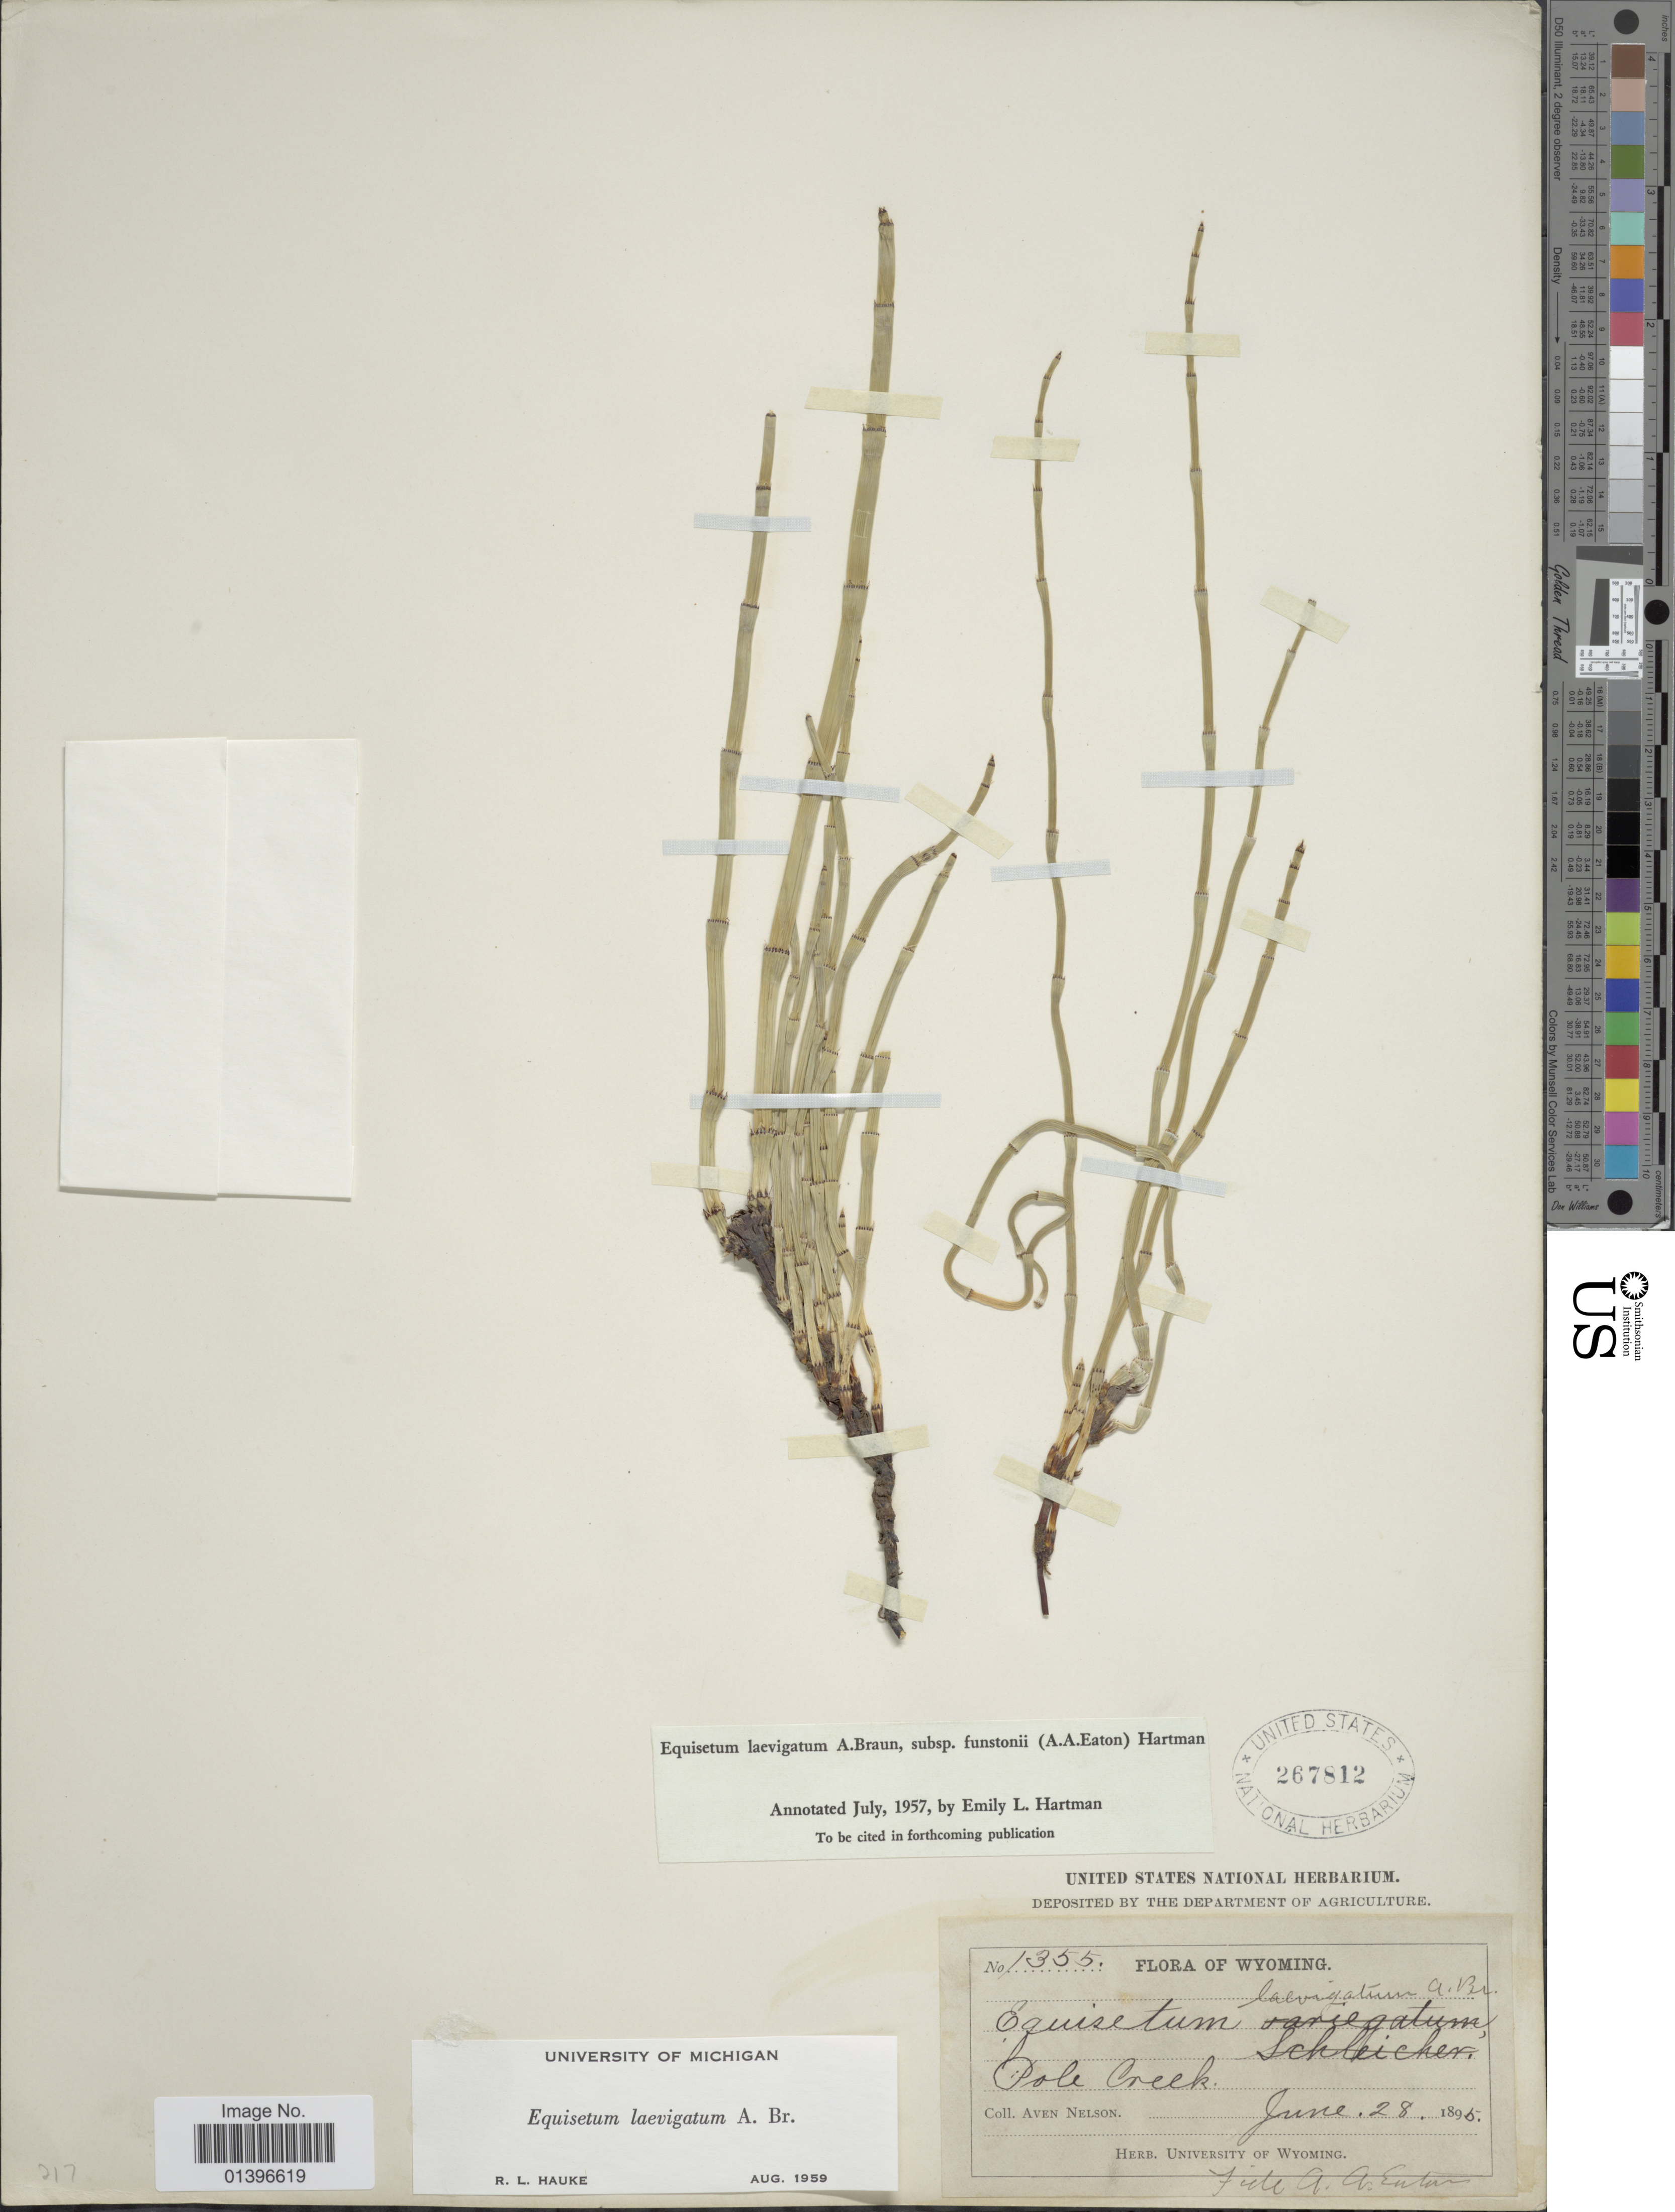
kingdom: Plantae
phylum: Tracheophyta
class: Polypodiopsida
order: Equisetales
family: Equisetaceae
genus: Equisetum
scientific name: Equisetum laevigatum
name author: A. Braun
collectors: A. Nelson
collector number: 1355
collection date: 1895-06-28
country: United States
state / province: Wyoming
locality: Pole Creek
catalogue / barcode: US 267812